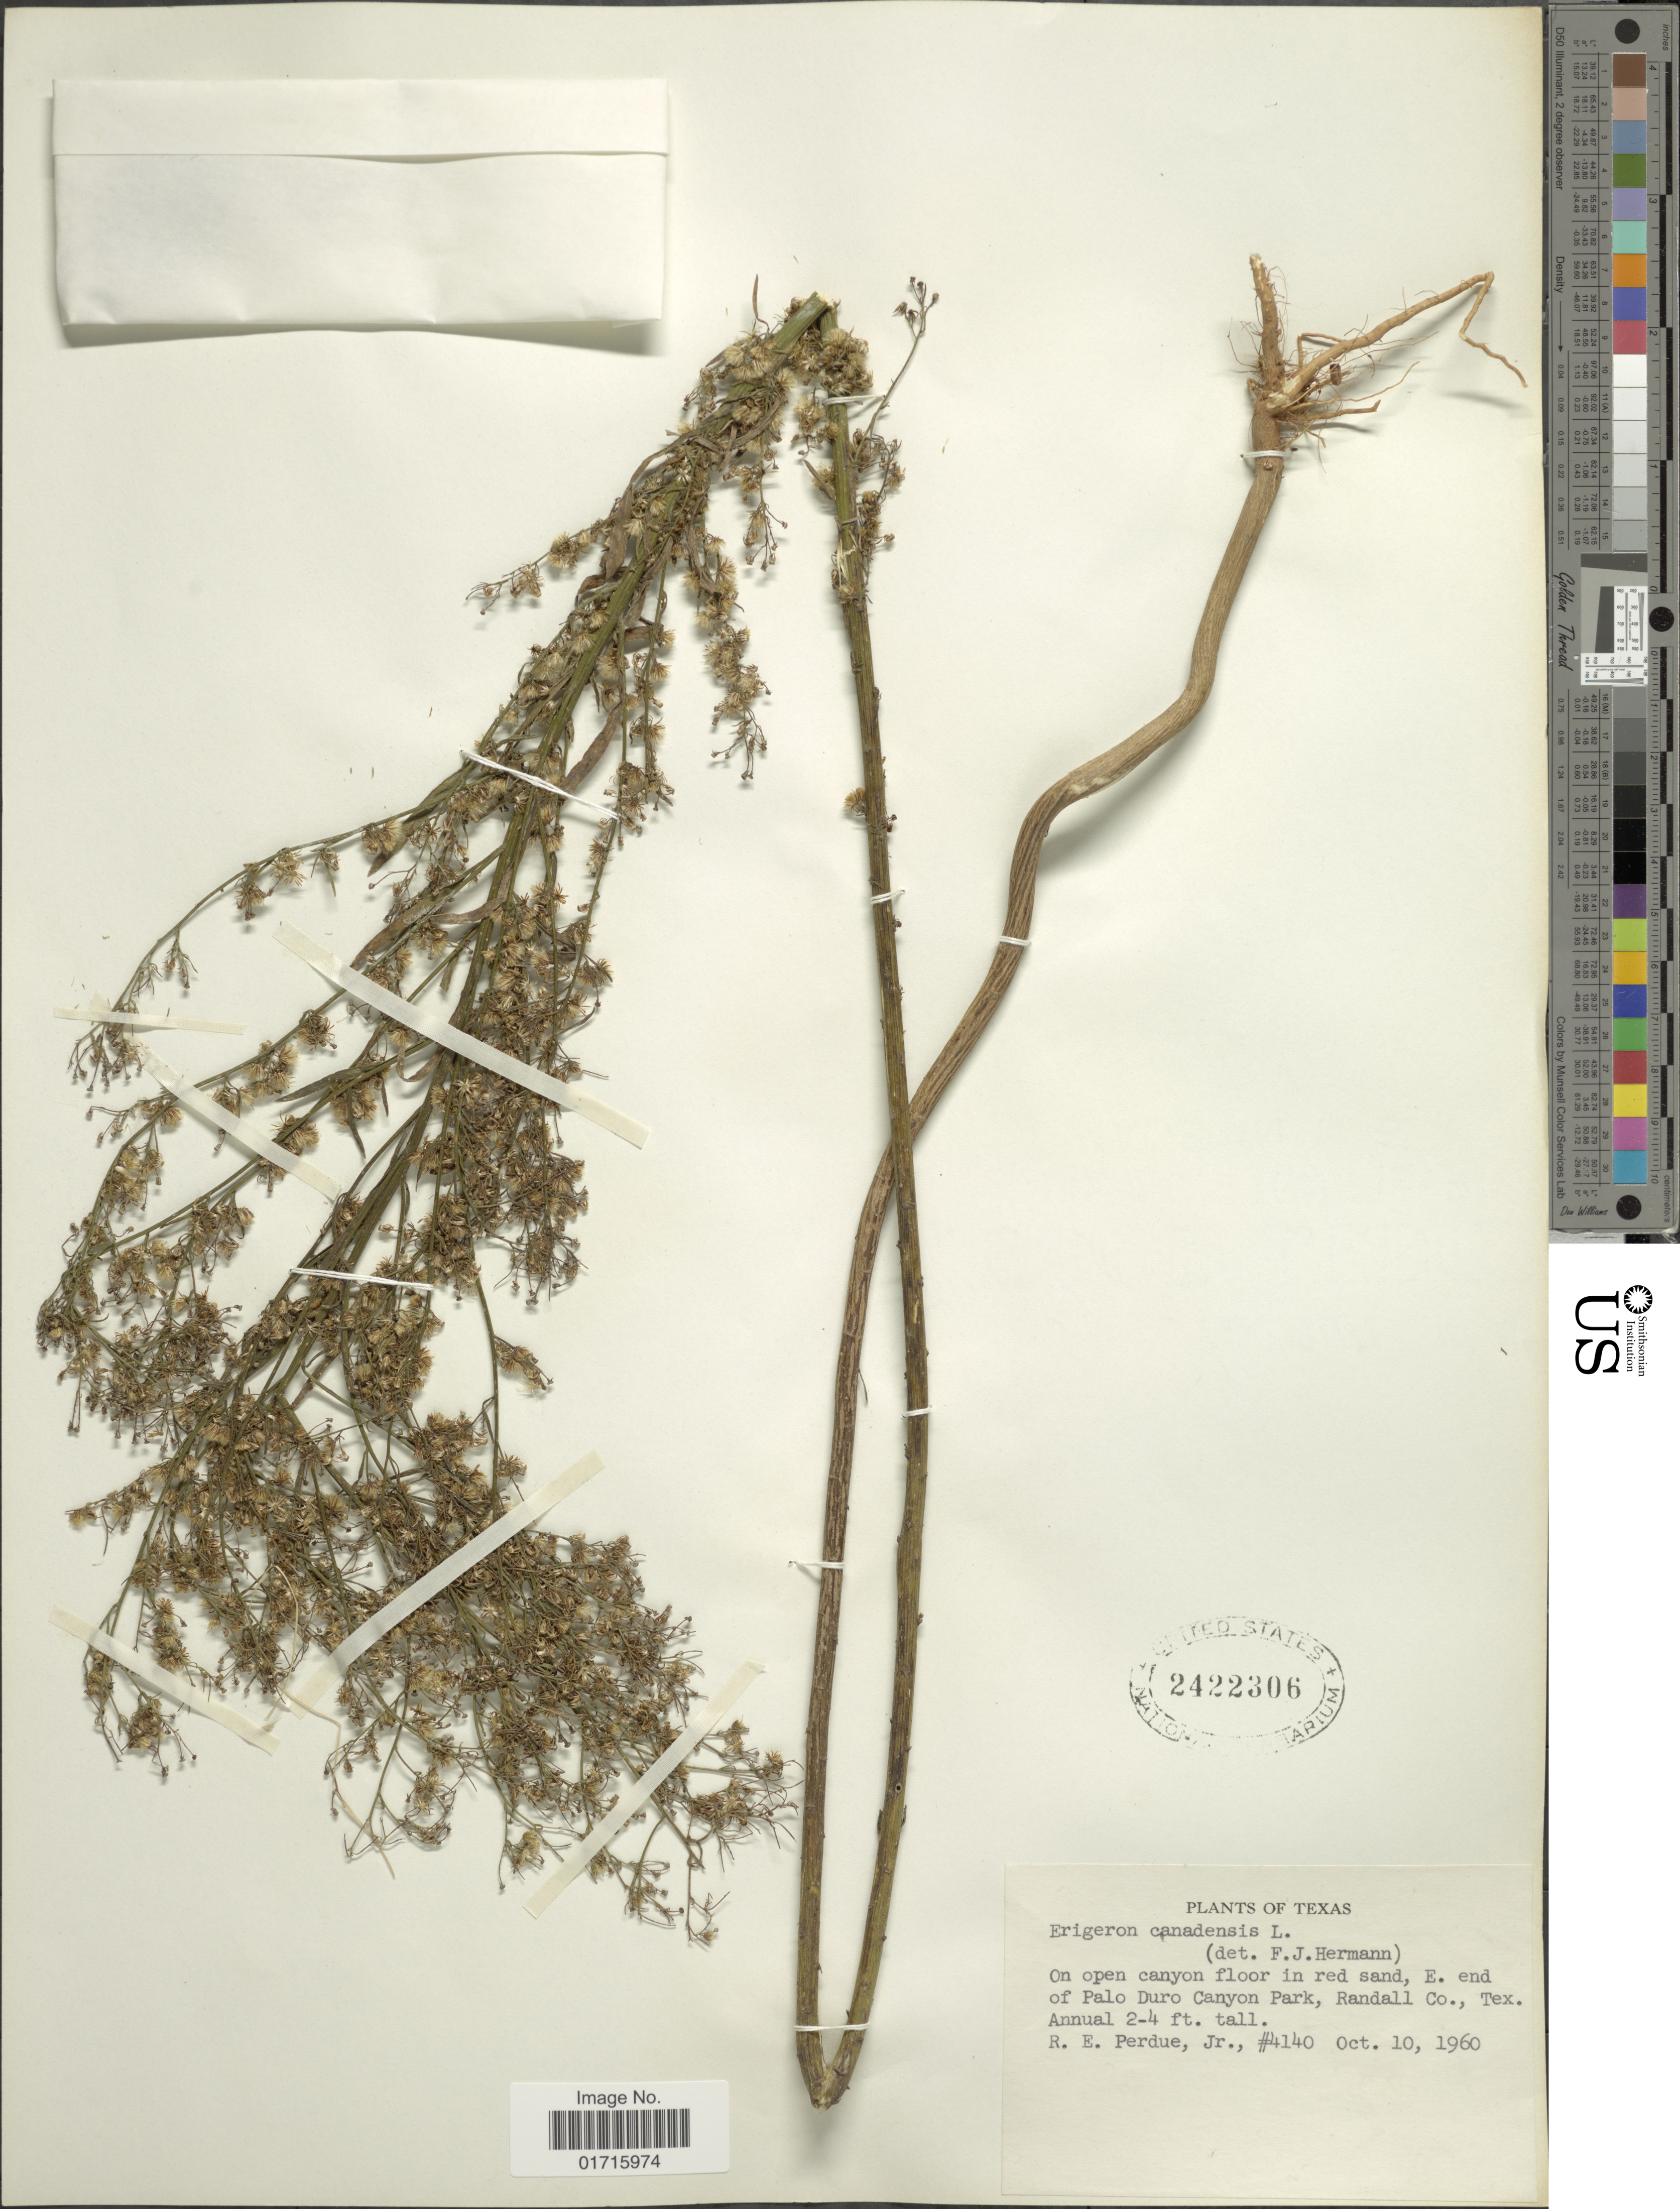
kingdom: Plantae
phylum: Tracheophyta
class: Magnoliopsida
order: Asterales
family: Asteraceae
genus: Conyza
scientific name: Conyza canadensis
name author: (L.) Cronq.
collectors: R. E. Perdue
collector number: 4140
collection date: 1960-10-10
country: United States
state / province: Texas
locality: Op open canyon floor in red sand, E. end of palo Duro Canyon Park, Randall Co., Tex.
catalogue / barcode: US 2422306